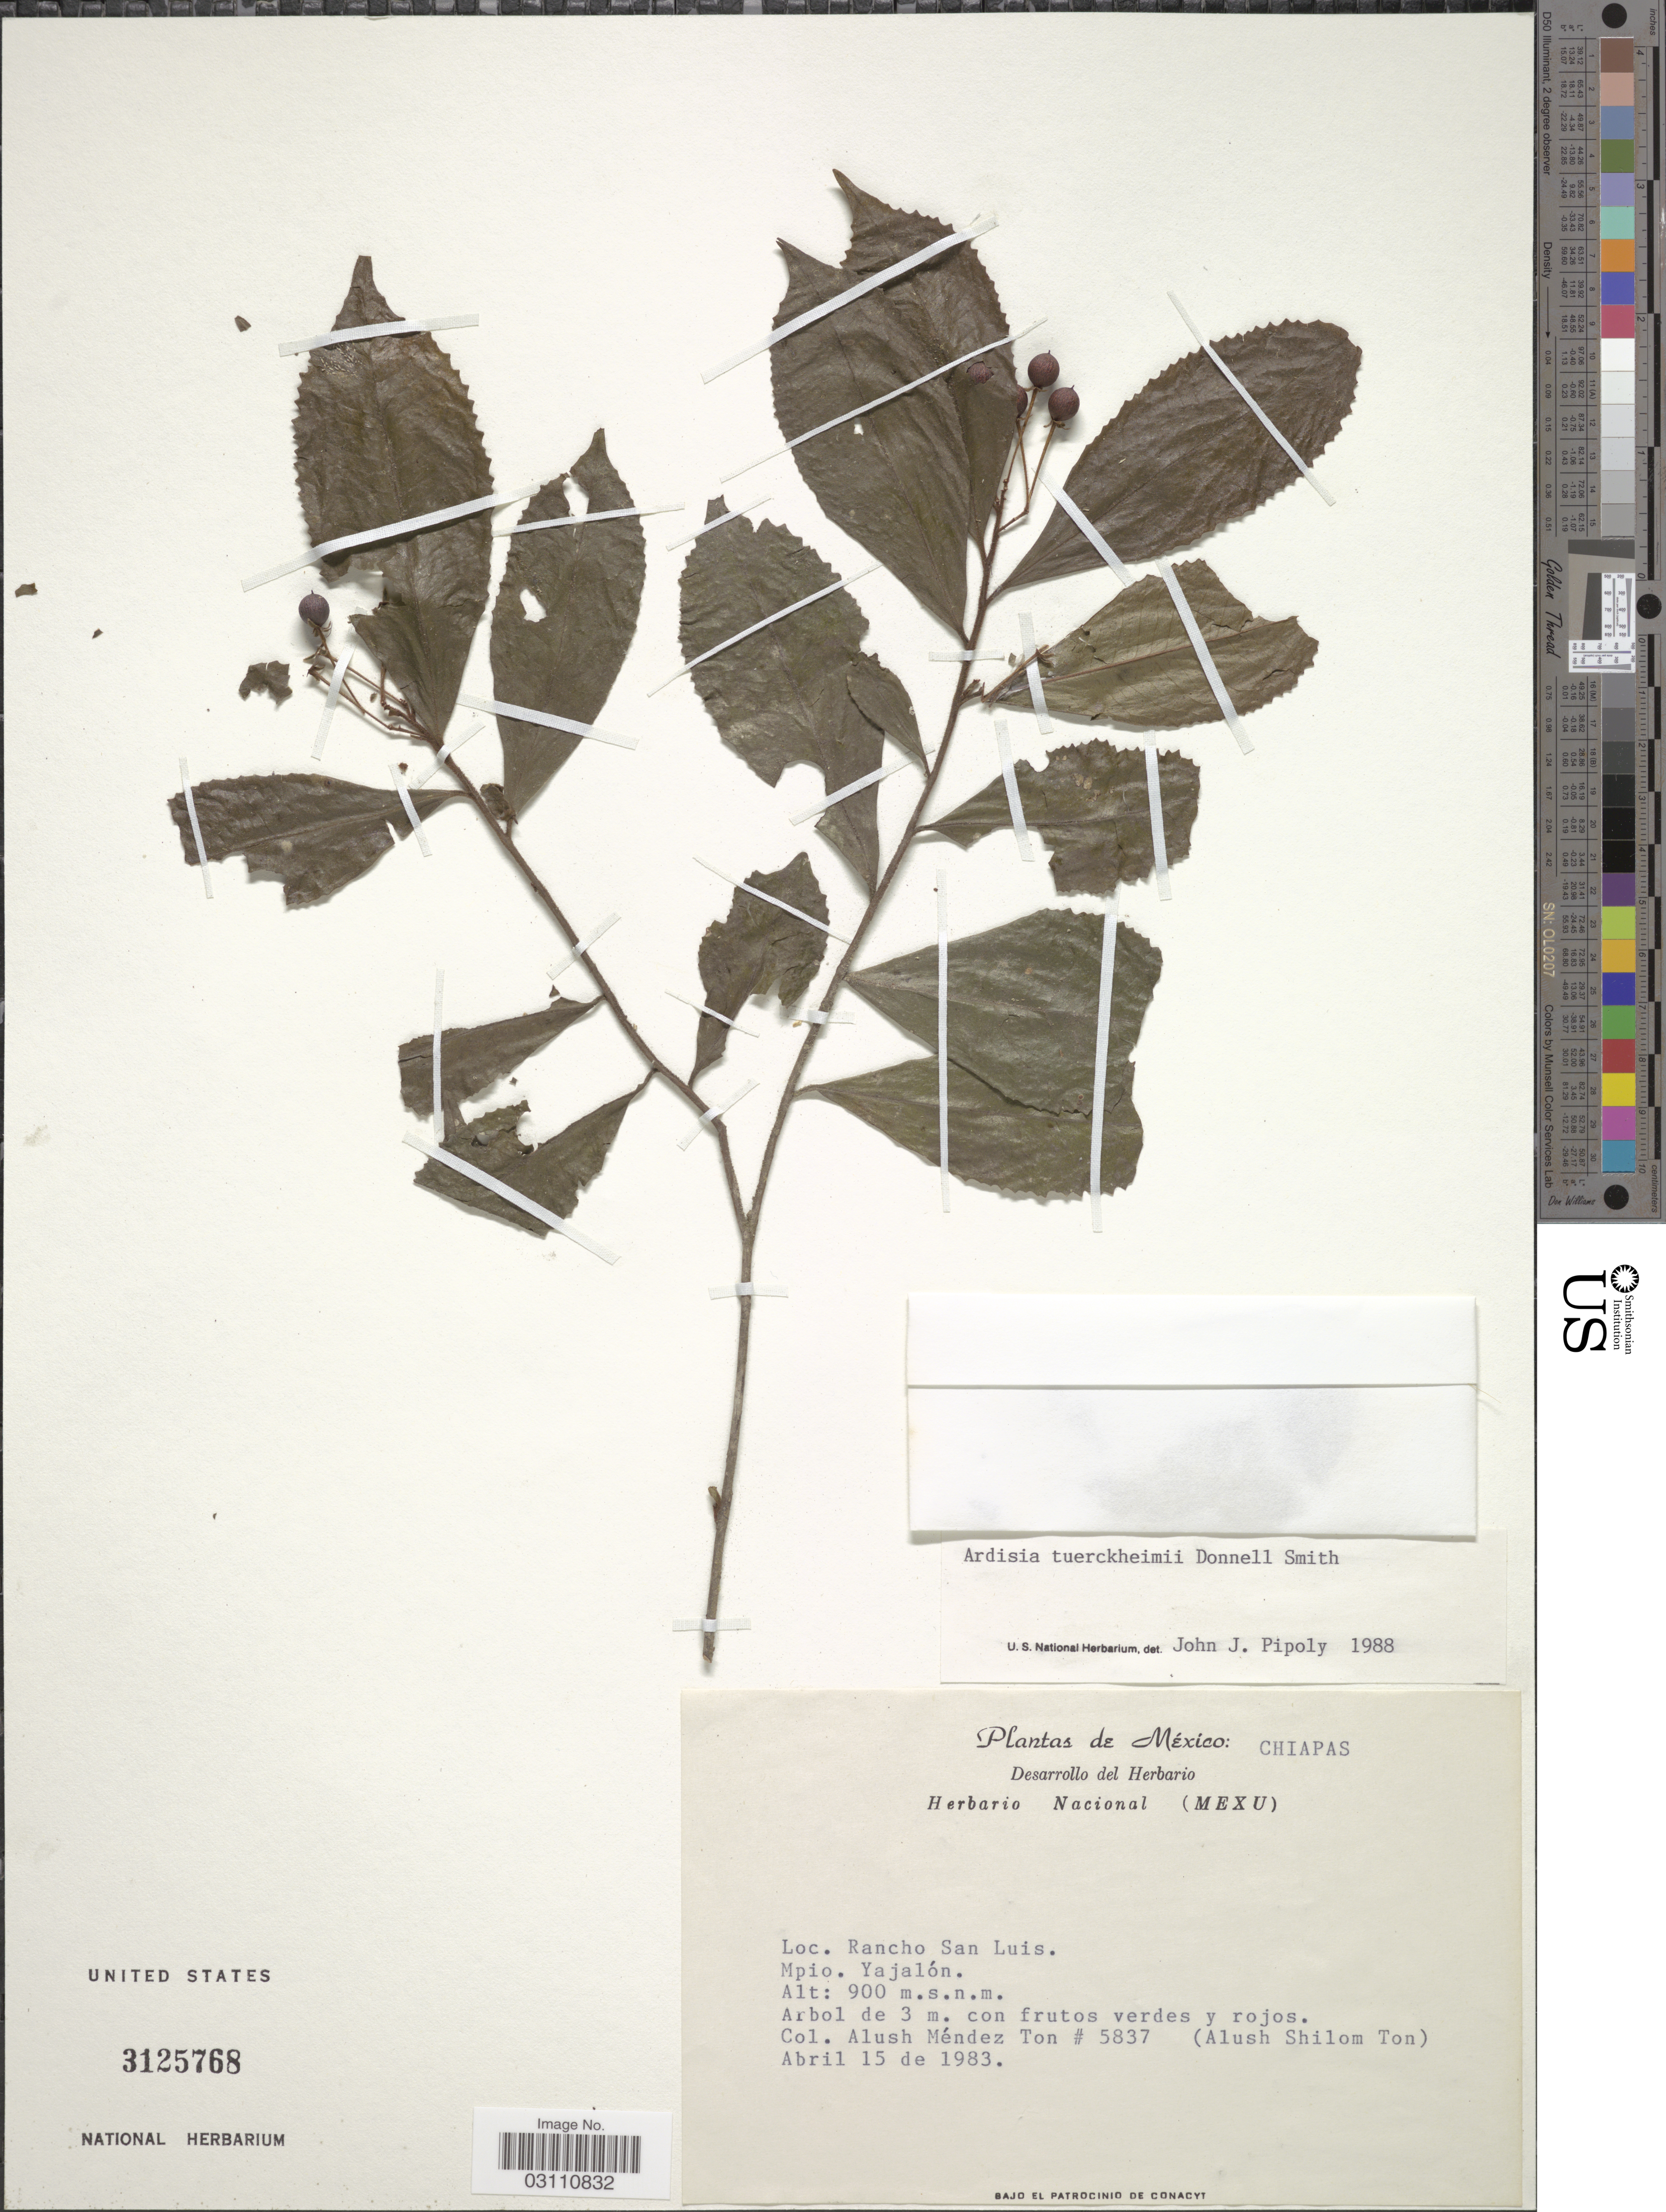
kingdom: Plantae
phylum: Tracheophyta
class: Magnoliopsida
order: Ericales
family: Primulaceae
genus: Ardisia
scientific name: Ardisia tuerckheimii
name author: Donn. Sm.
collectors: A. Méndez Ton & A. M. Ton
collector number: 5837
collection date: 1983-04-15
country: Mexico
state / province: Chiapas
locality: Rancho San Luis. Mpio. Yajalón.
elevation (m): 900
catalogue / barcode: US 3125768